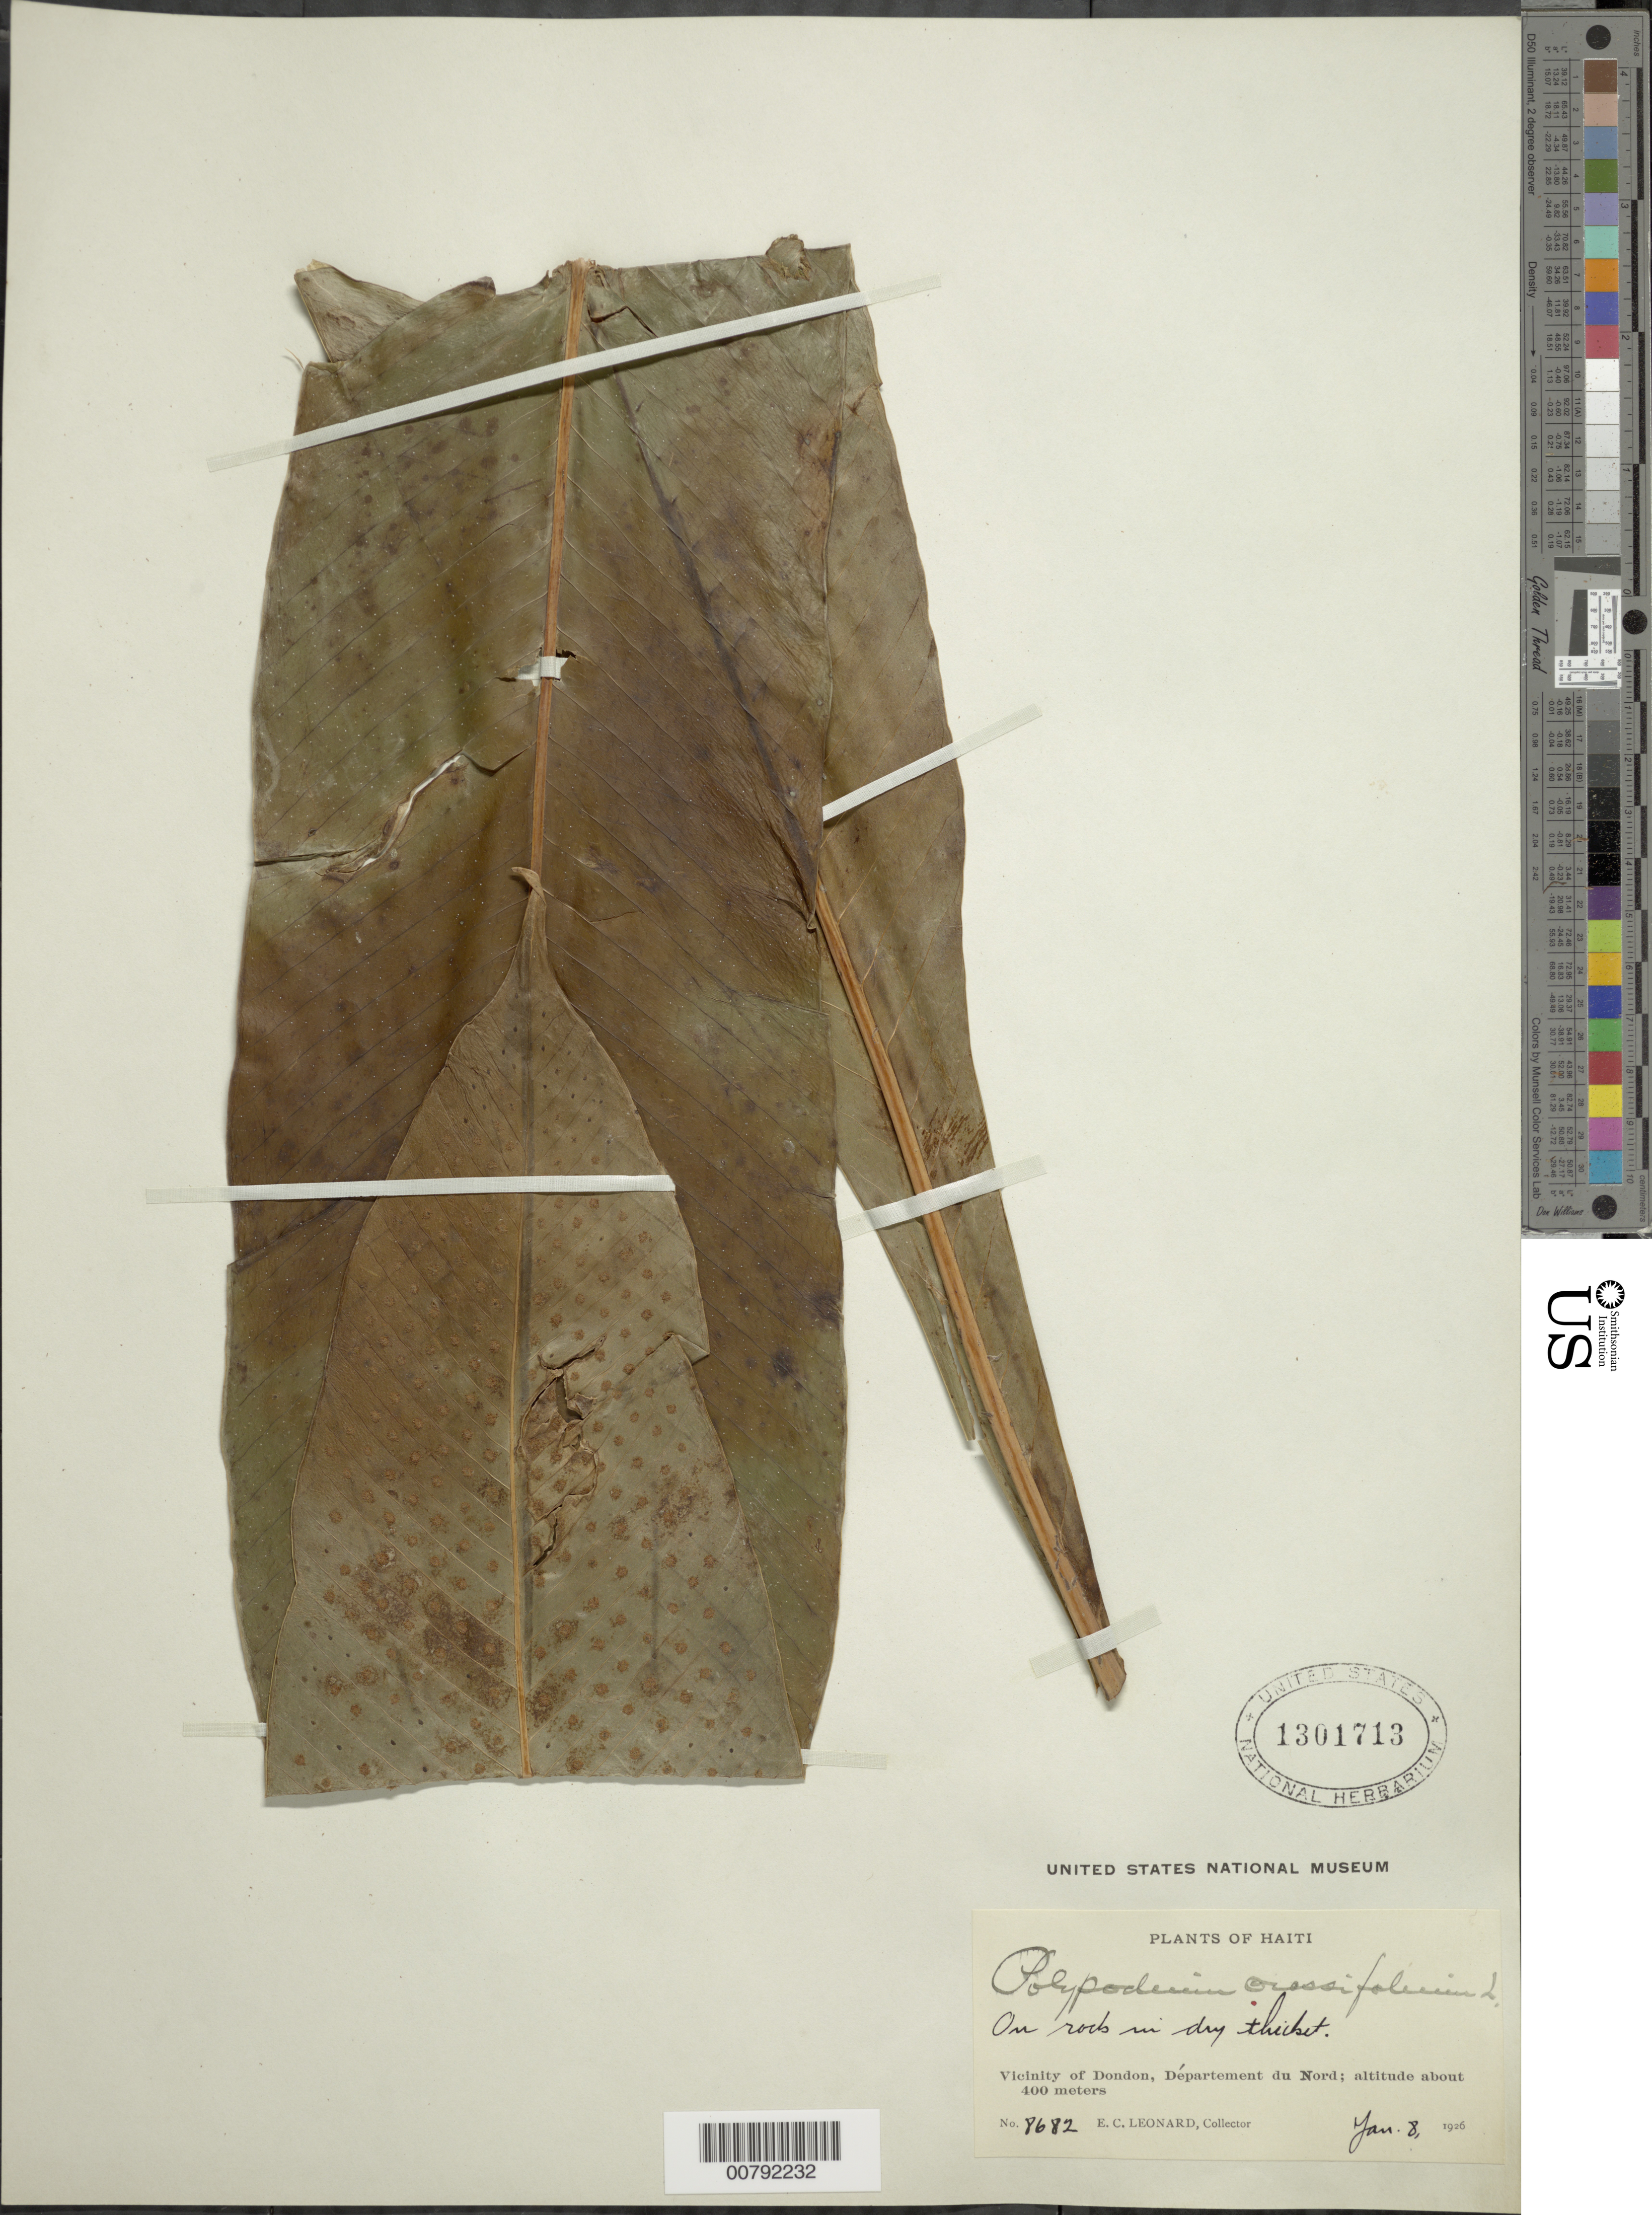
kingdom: Plantae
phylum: Tracheophyta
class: Polypodiopsida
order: Polypodiales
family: Polypodiaceae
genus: Niphidium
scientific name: Niphidium crassifolium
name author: (L.) Lellinger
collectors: E. C. Leonard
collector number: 8682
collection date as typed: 08 Jan 1926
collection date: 1926-01-08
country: Haiti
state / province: Nord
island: Hispaniola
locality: Dondon vicinity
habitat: On rock in dry thicket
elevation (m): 400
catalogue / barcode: US 1301713